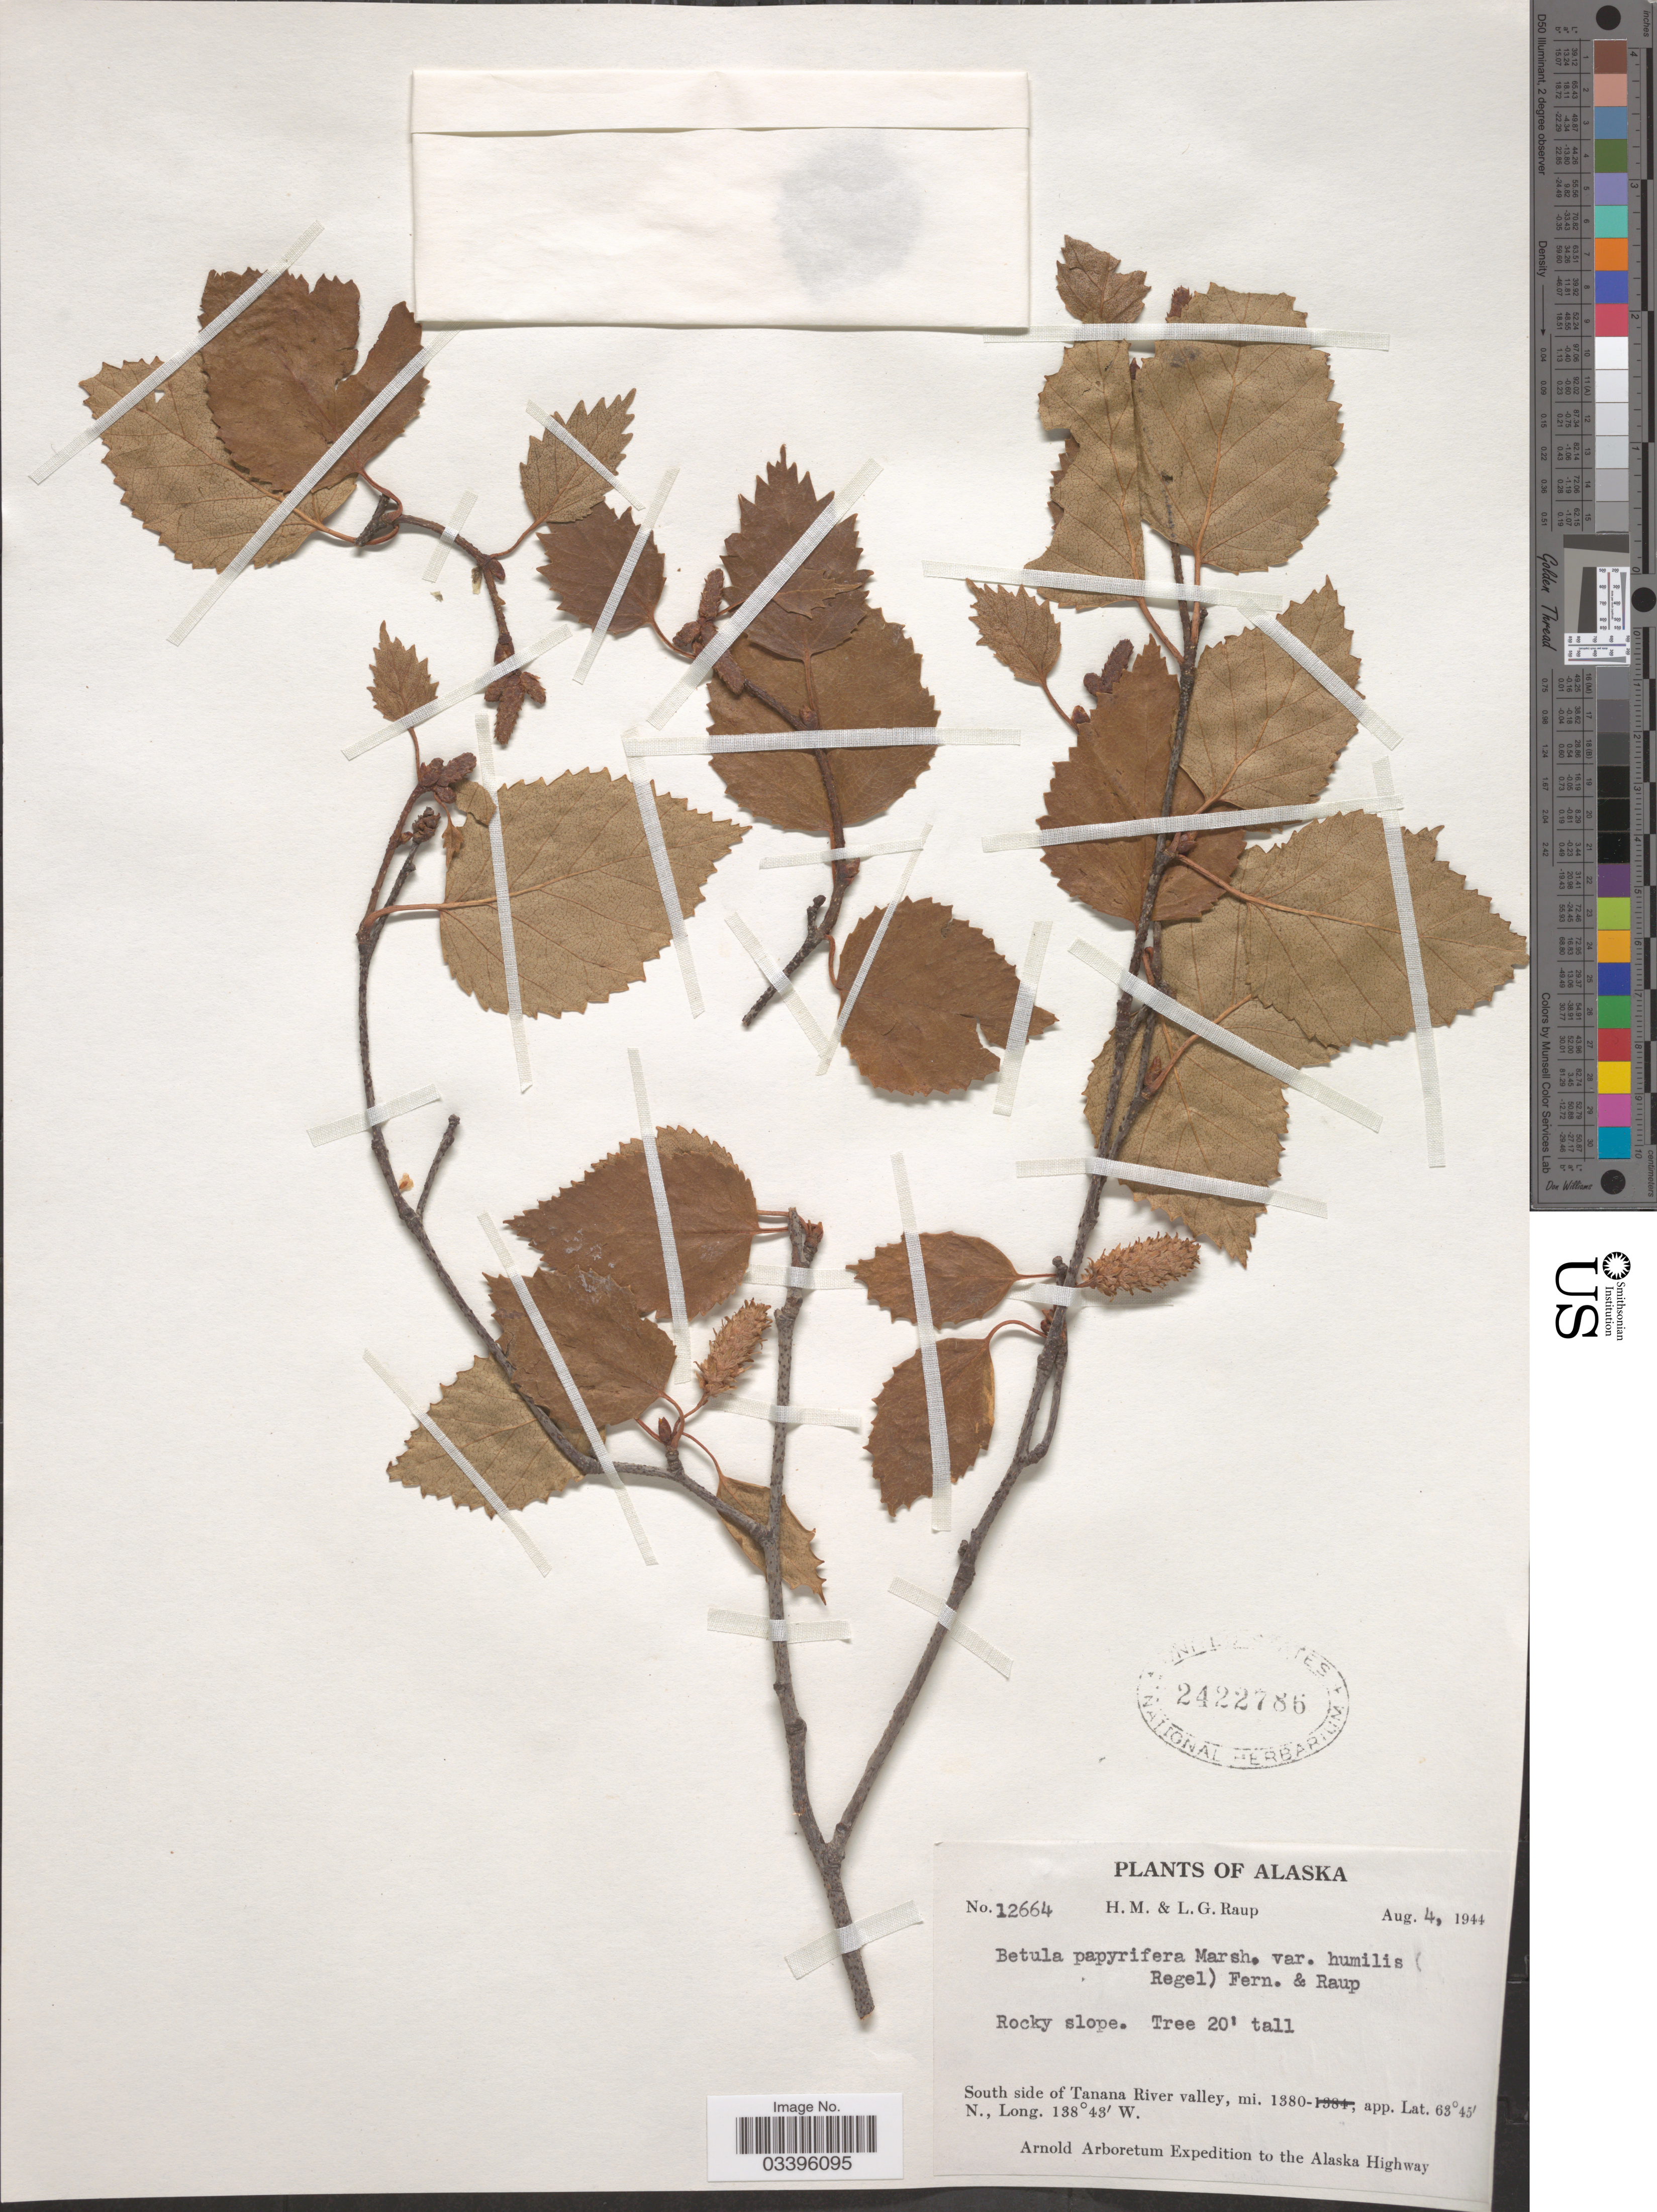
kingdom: Plantae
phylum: Tracheophyta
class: Magnoliopsida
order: Fagales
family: Betulaceae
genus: Betula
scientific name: Betula neoalaskana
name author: Sarg.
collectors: H. Raup & L. Raup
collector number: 12664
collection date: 1944-08-04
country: United States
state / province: Alaska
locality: South side of Tanana River valley, mi. 1380.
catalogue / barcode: US 2422786